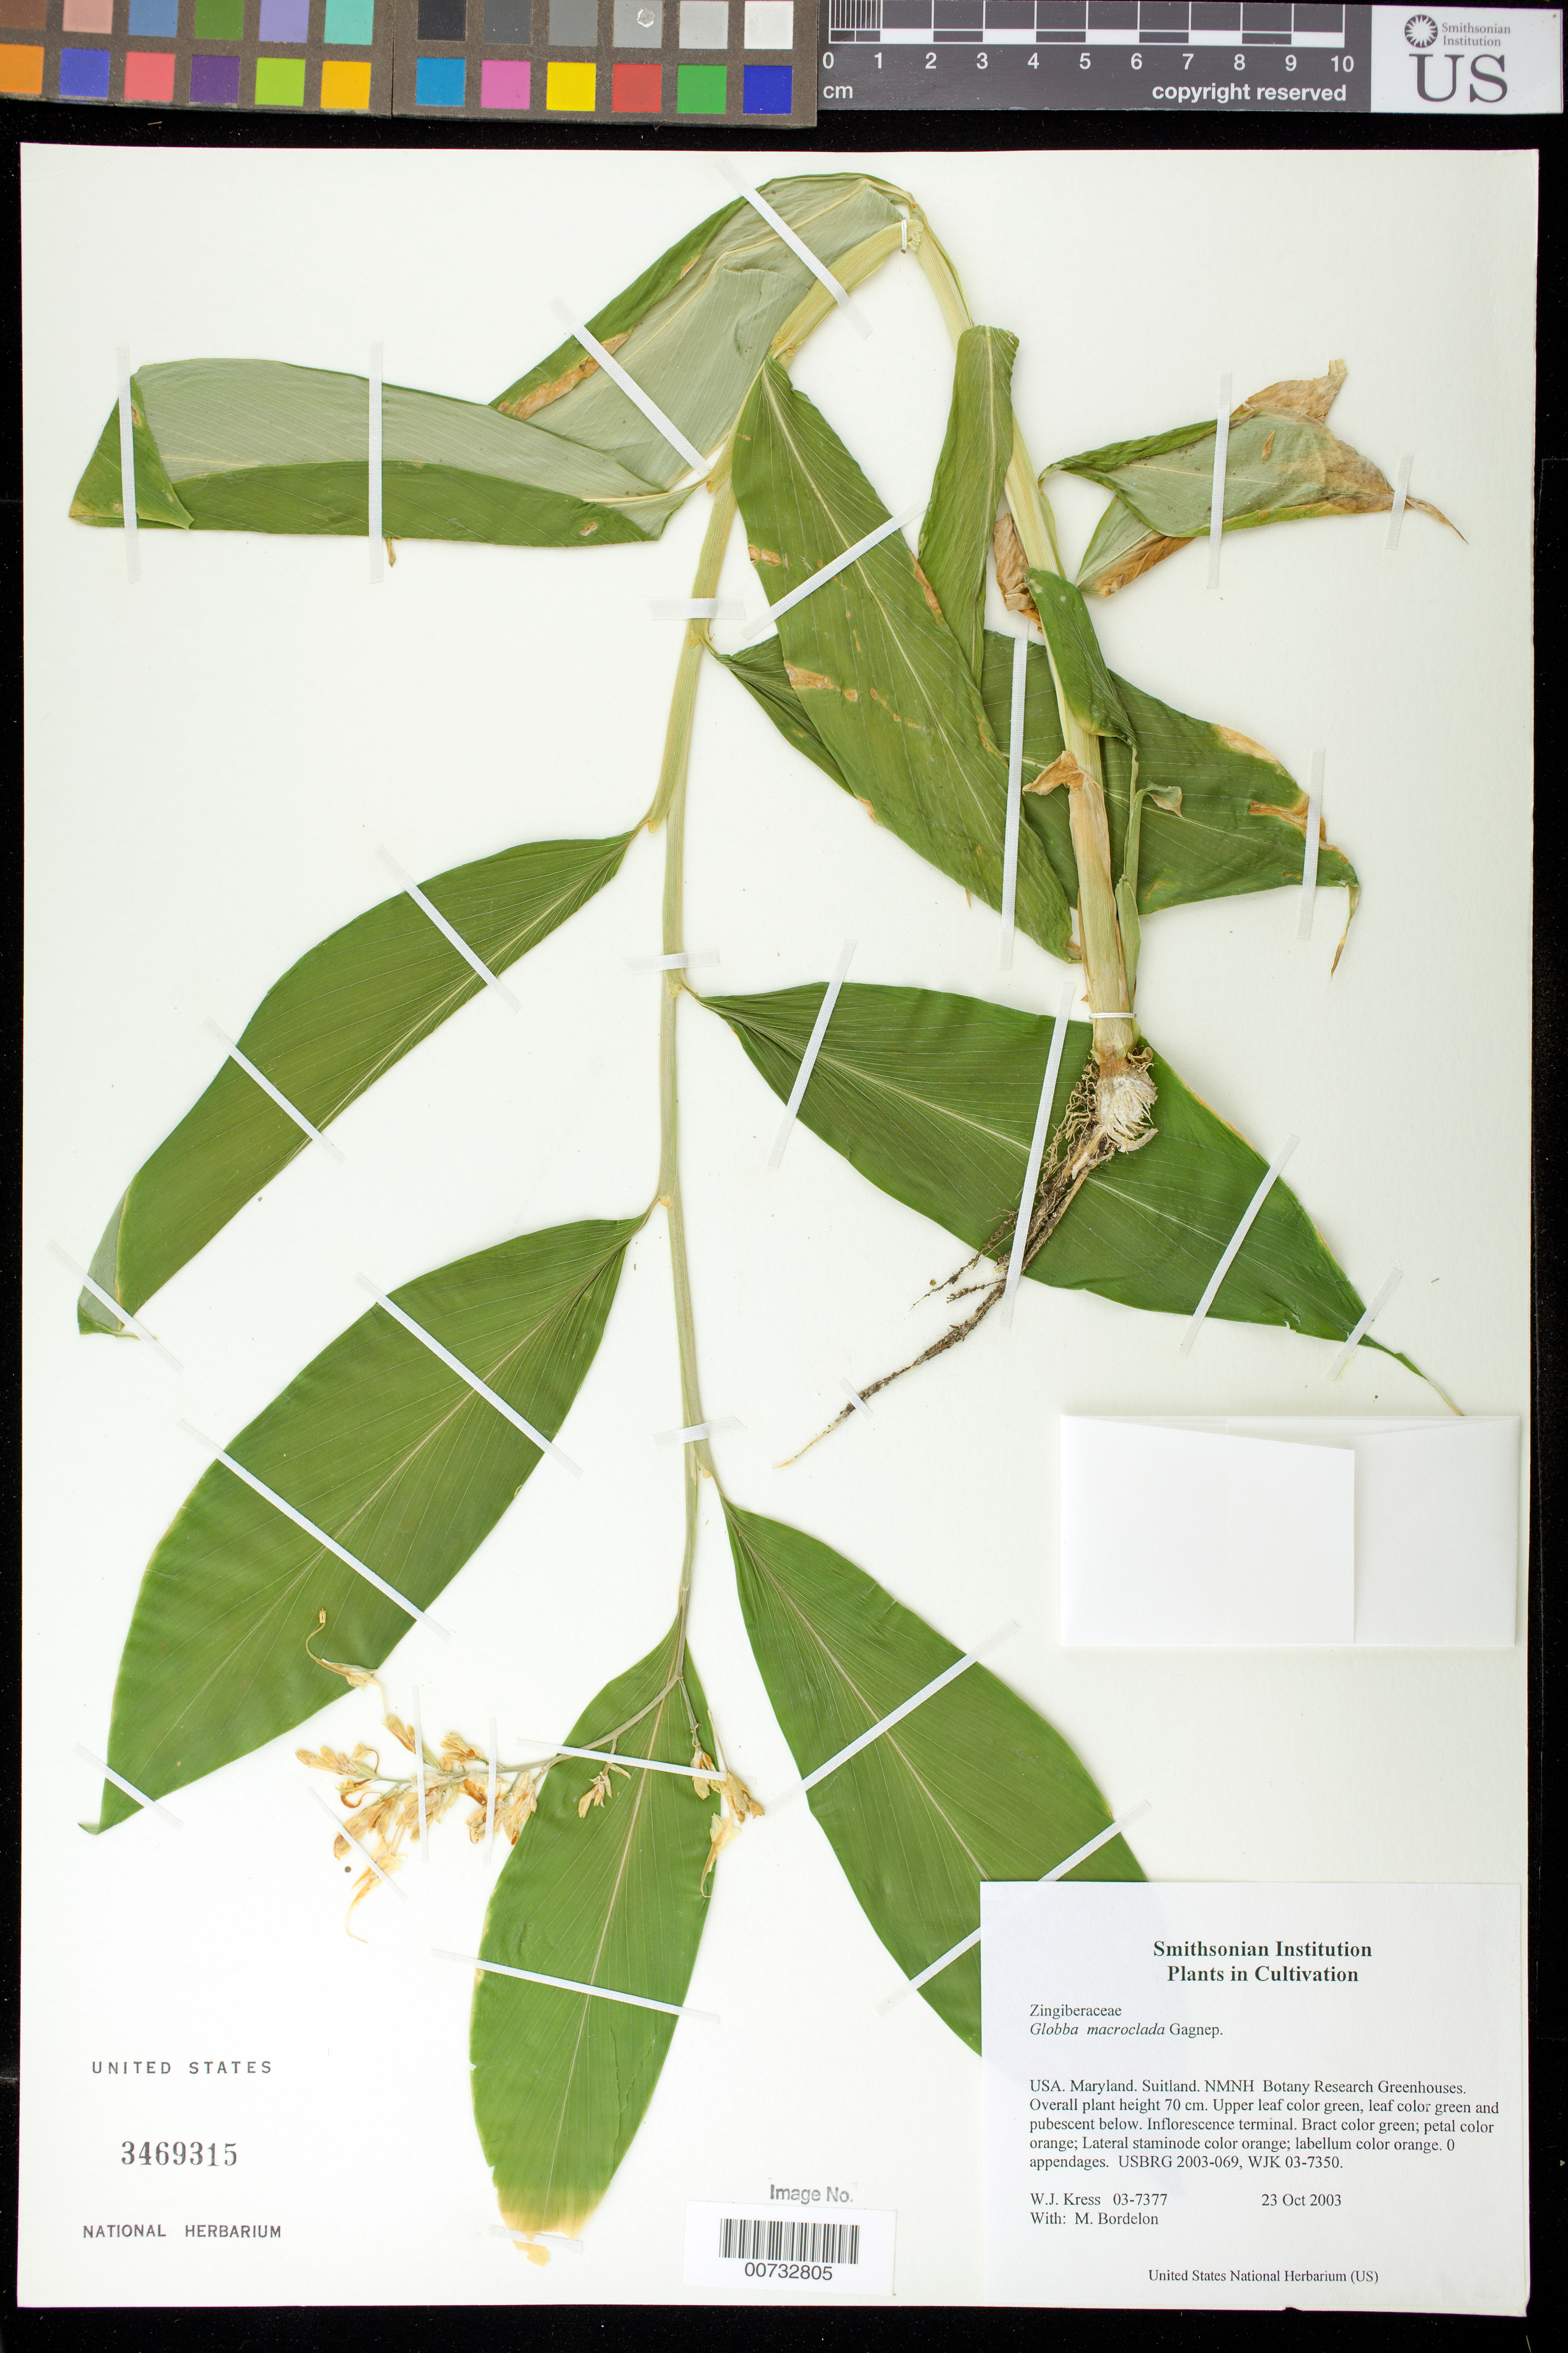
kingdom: Plantae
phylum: Tracheophyta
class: Liliopsida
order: Zingiberales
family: Zingiberaceae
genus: Globba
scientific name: Globba macroclada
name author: Gagnep.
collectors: W. J. Kress & M. Bordelon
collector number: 03-7377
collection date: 2003-10-23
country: United States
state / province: Maryland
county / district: Prince George's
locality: NMNH Botany Research Greenhouses. Suitland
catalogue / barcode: US 3469315